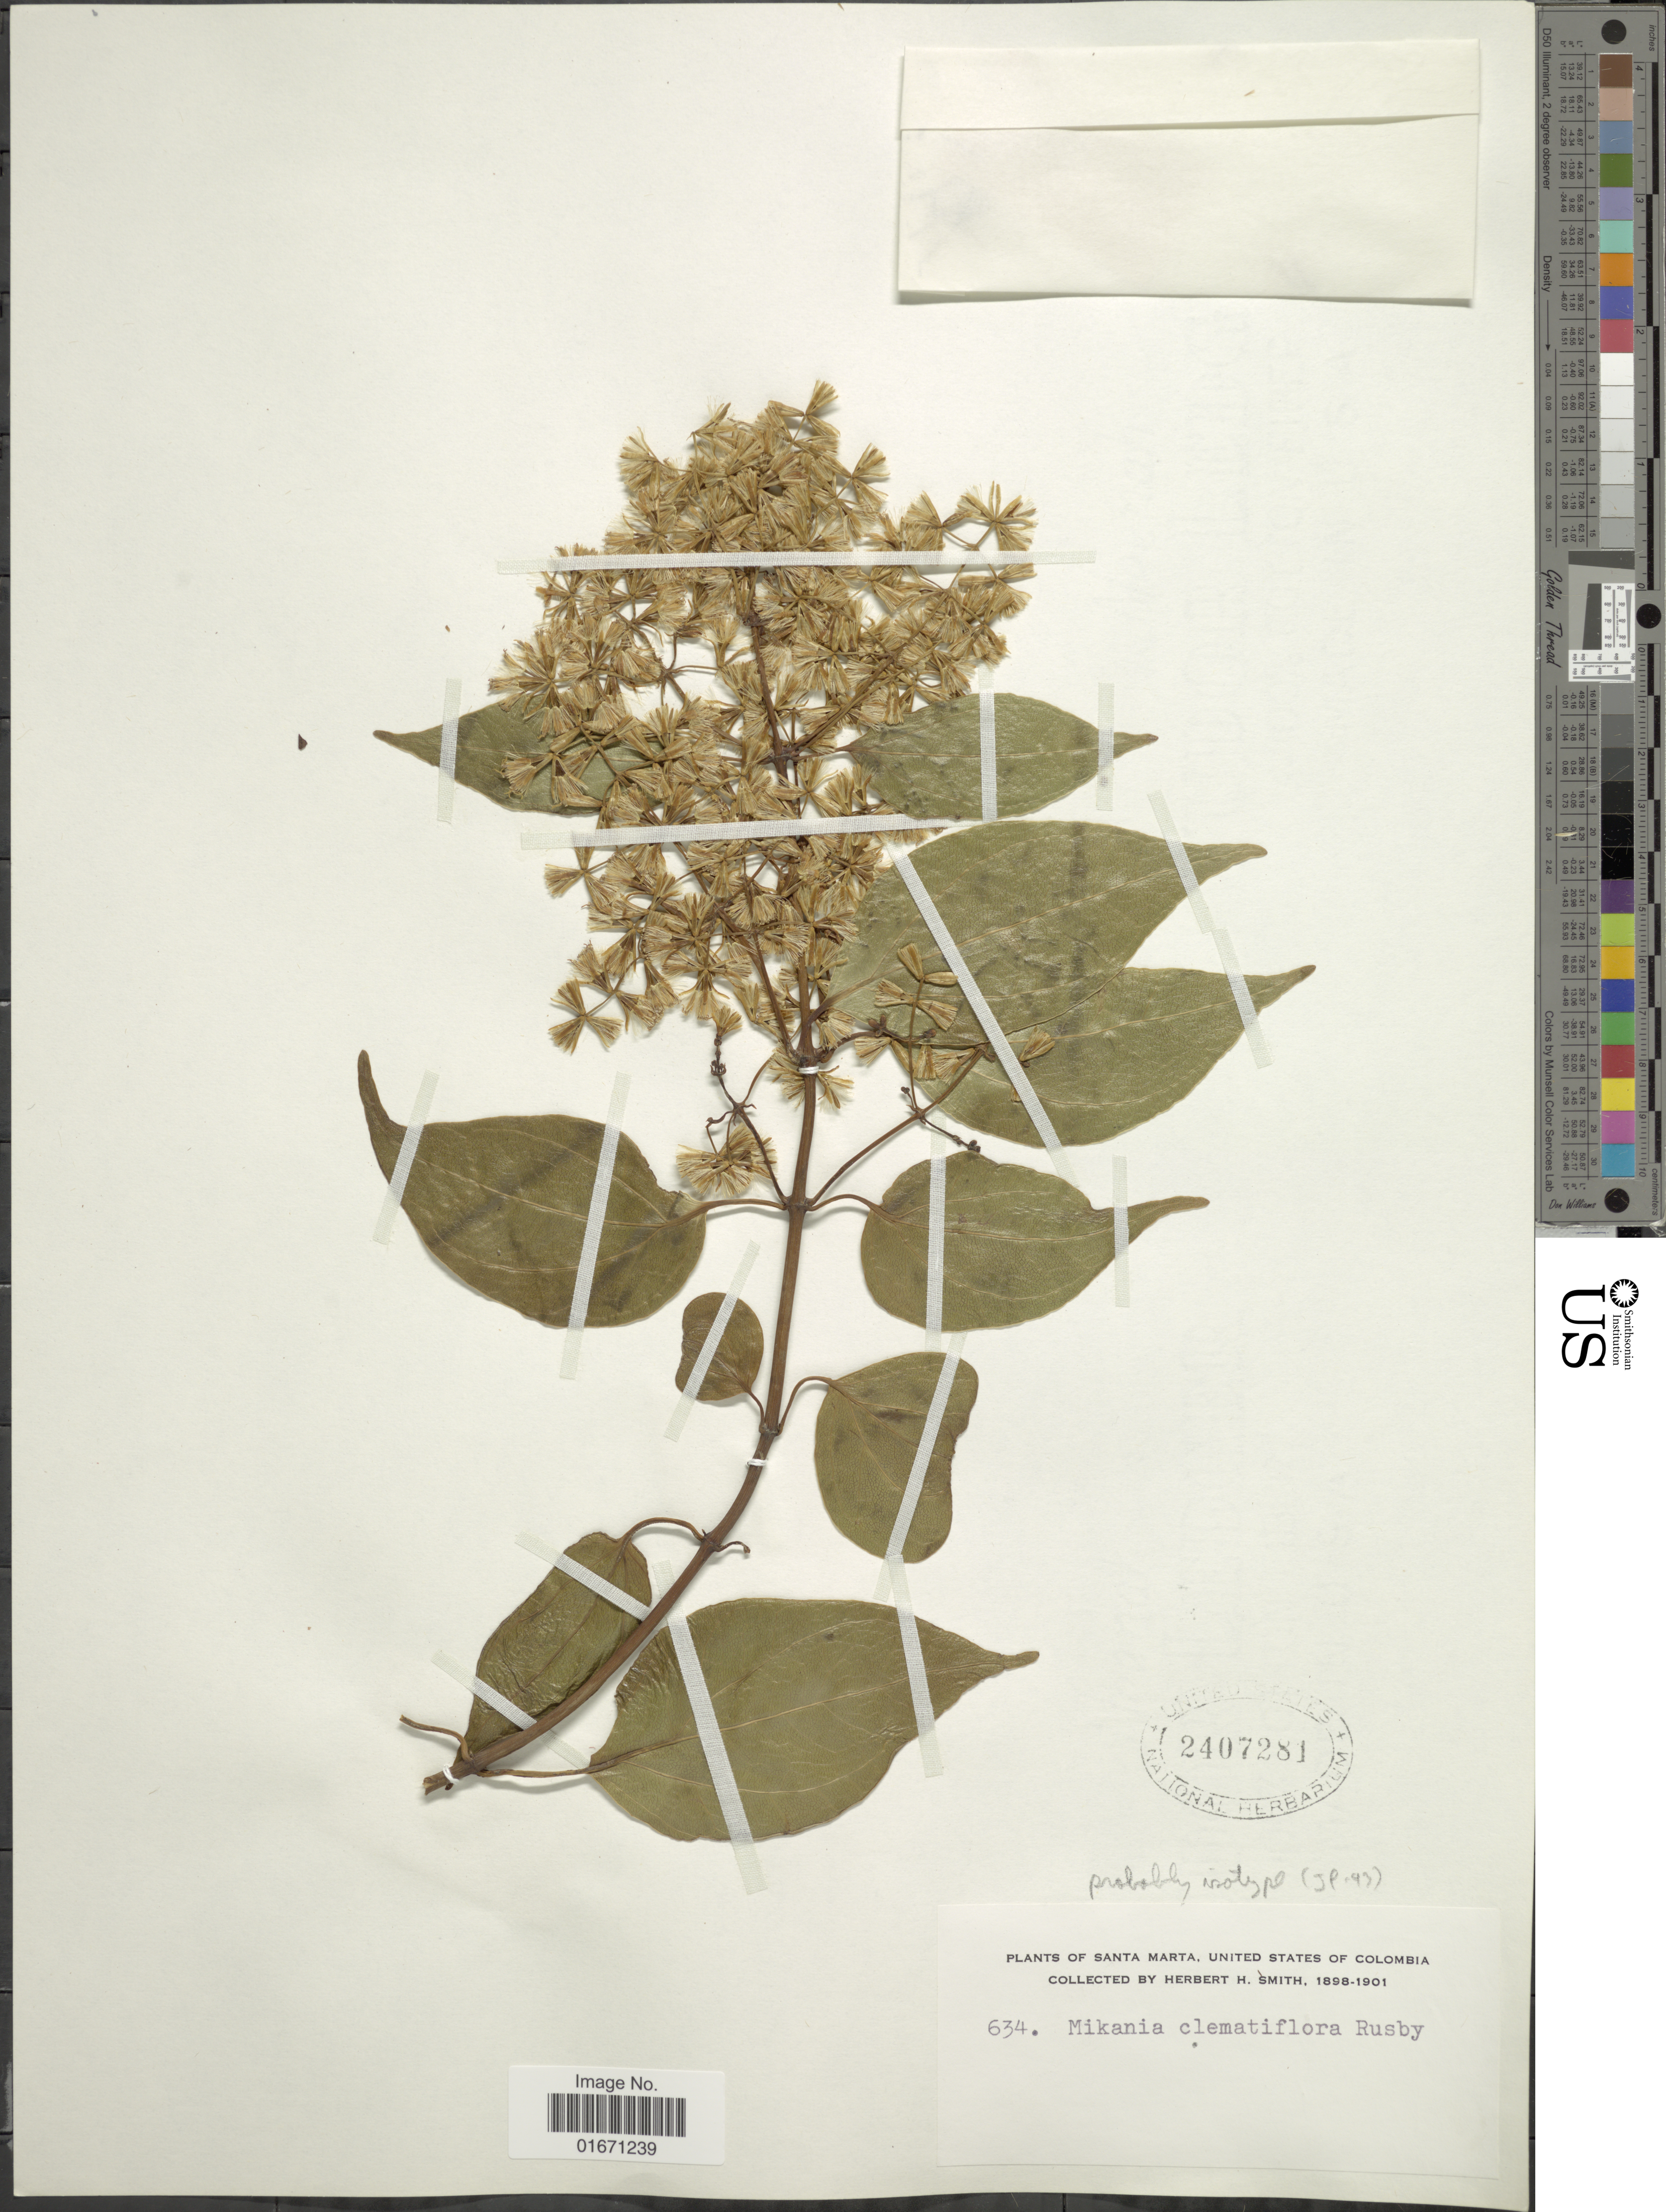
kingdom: Plantae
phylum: Tracheophyta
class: Magnoliopsida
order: Asterales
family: Asteraceae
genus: Mikania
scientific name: Mikania clematidiflora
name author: Rusby ex B.L. Rob.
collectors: Herbert H. Smith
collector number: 634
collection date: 1898/1901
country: Colombia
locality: Santa Marta, United States of Colombia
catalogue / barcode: US 2407281